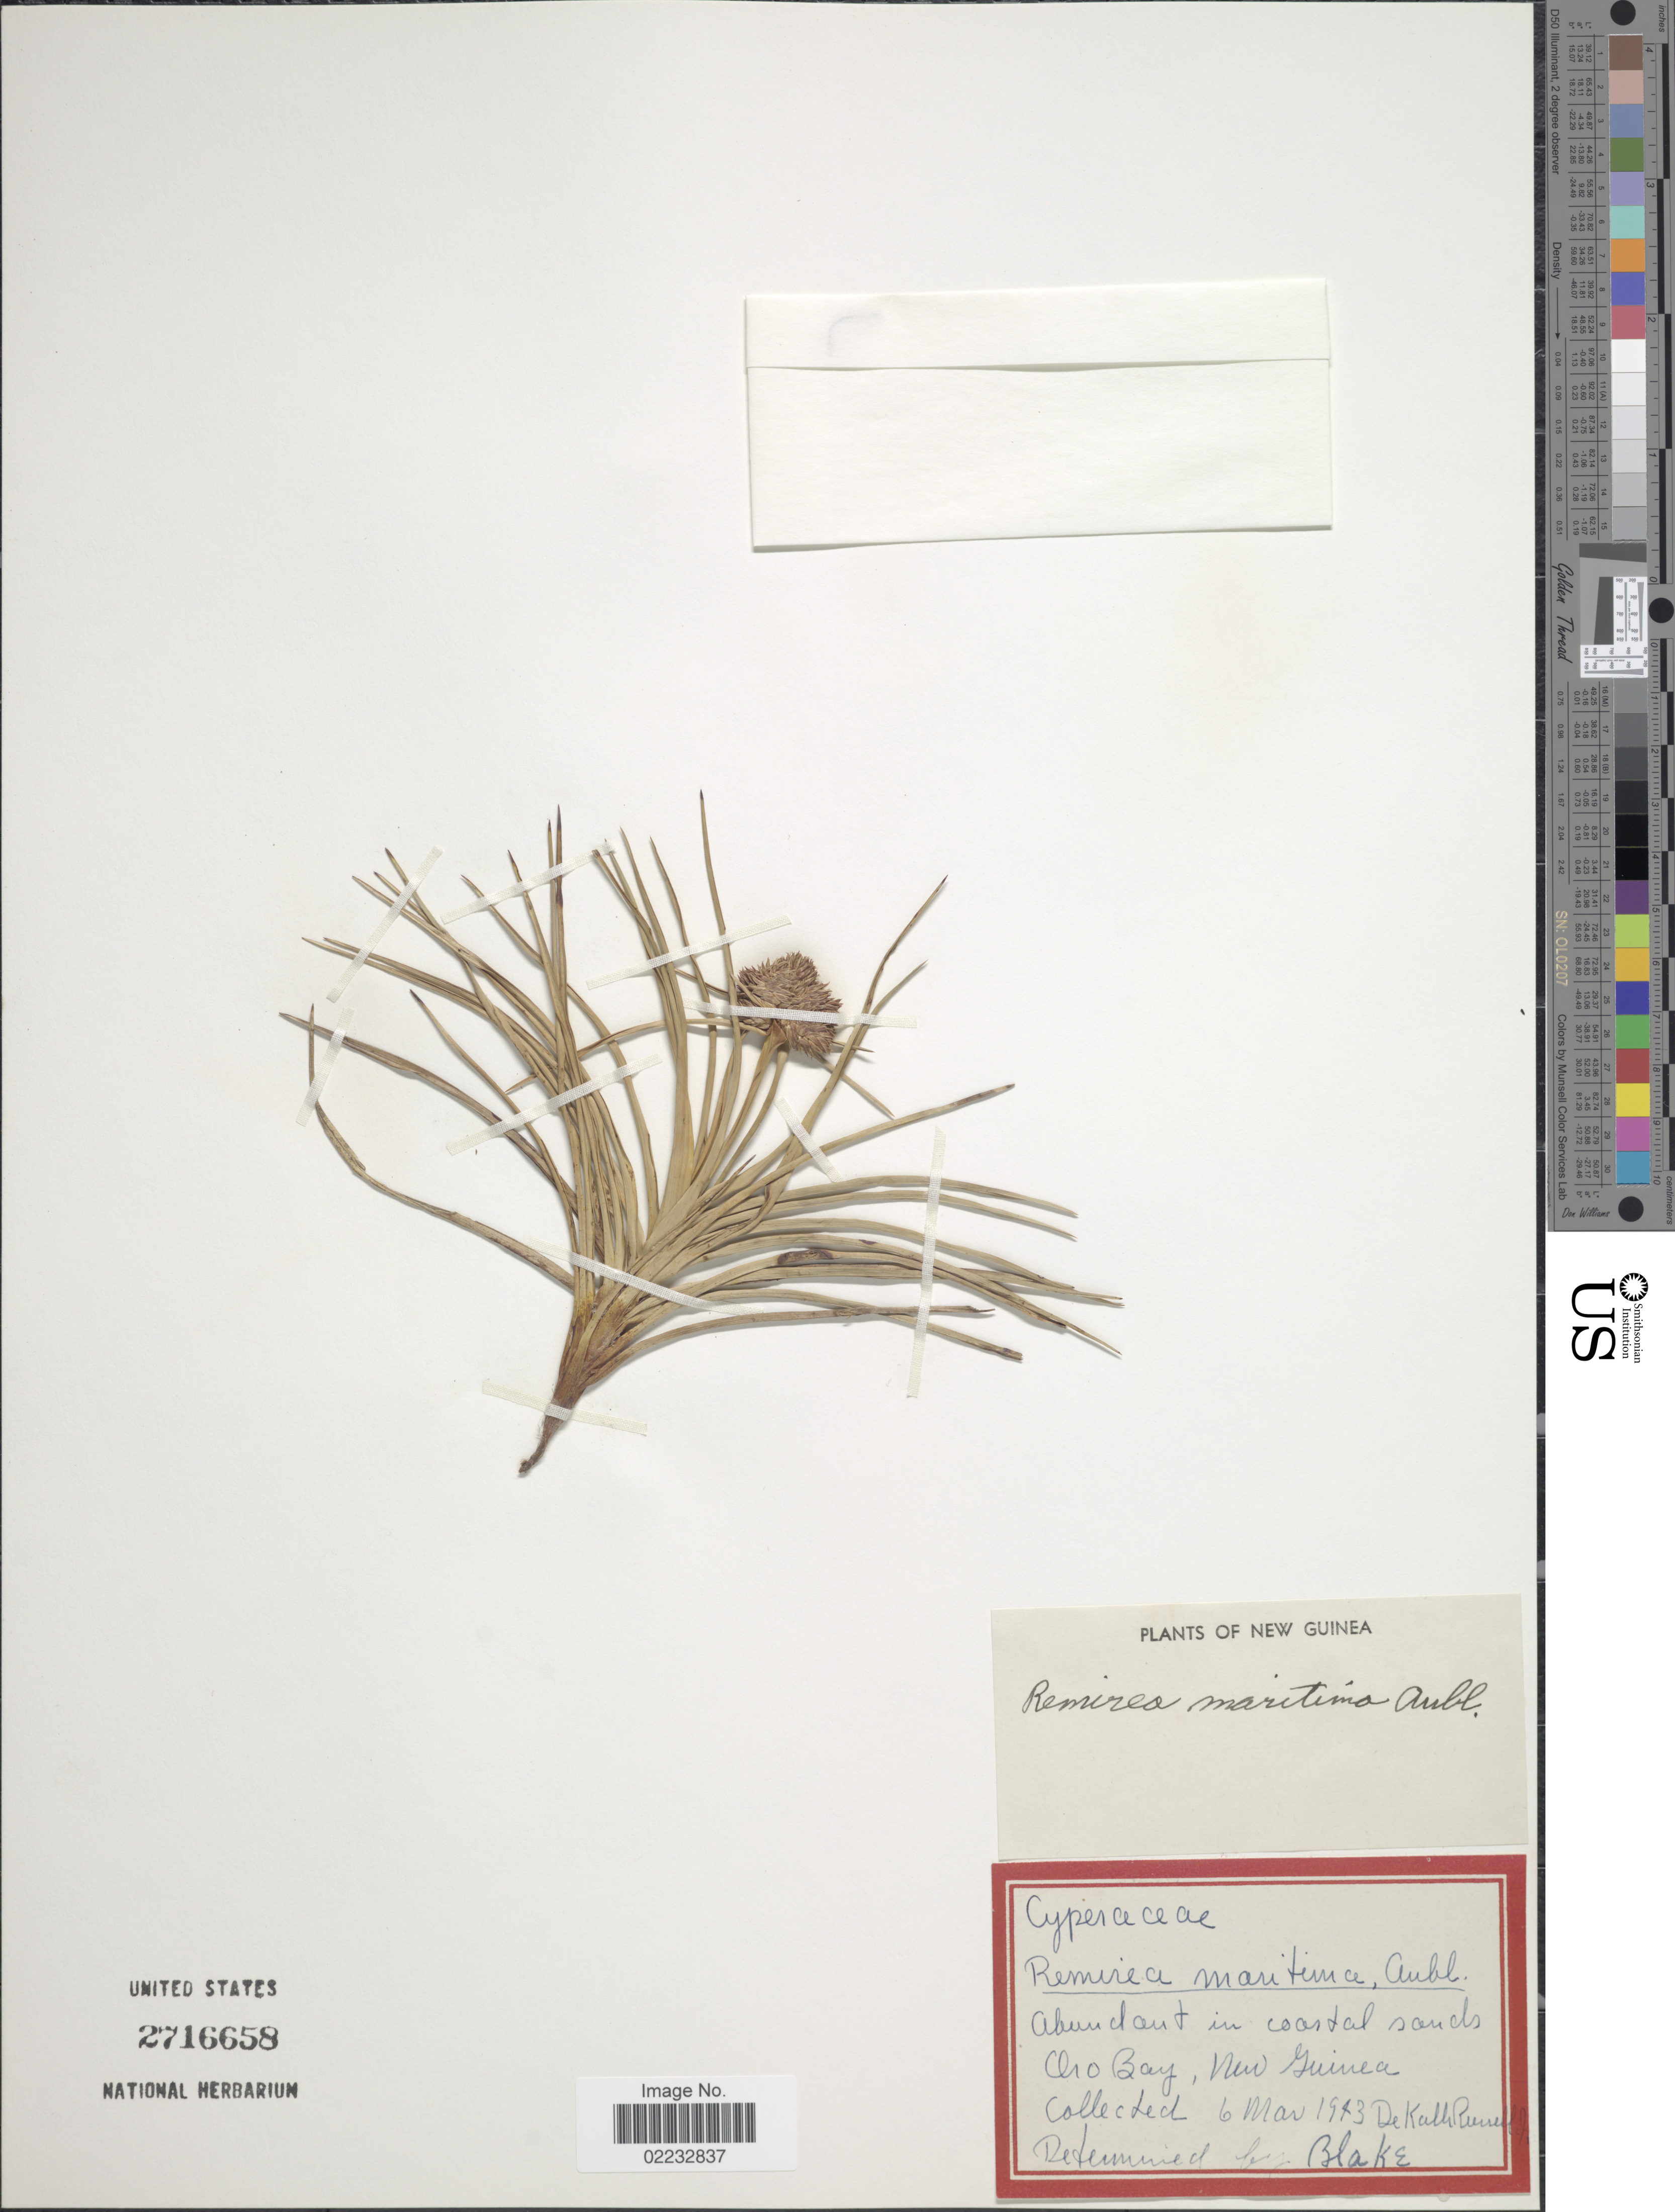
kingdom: Plantae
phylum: Tracheophyta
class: Liliopsida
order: Poales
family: Cyperaceae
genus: Cyperus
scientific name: Cyperus pedunculatus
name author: (R. Br.) J. Kern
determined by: Strong, Mark T., (BOT), Smithsonian Institution - National Museum of Natural History (UNITED STATES)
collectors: D. K. Russell Jr.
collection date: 1943-03-06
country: Papua New Guinea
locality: New Guinea, abundant in coastal sands, Oro Bay.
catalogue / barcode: US 2716658